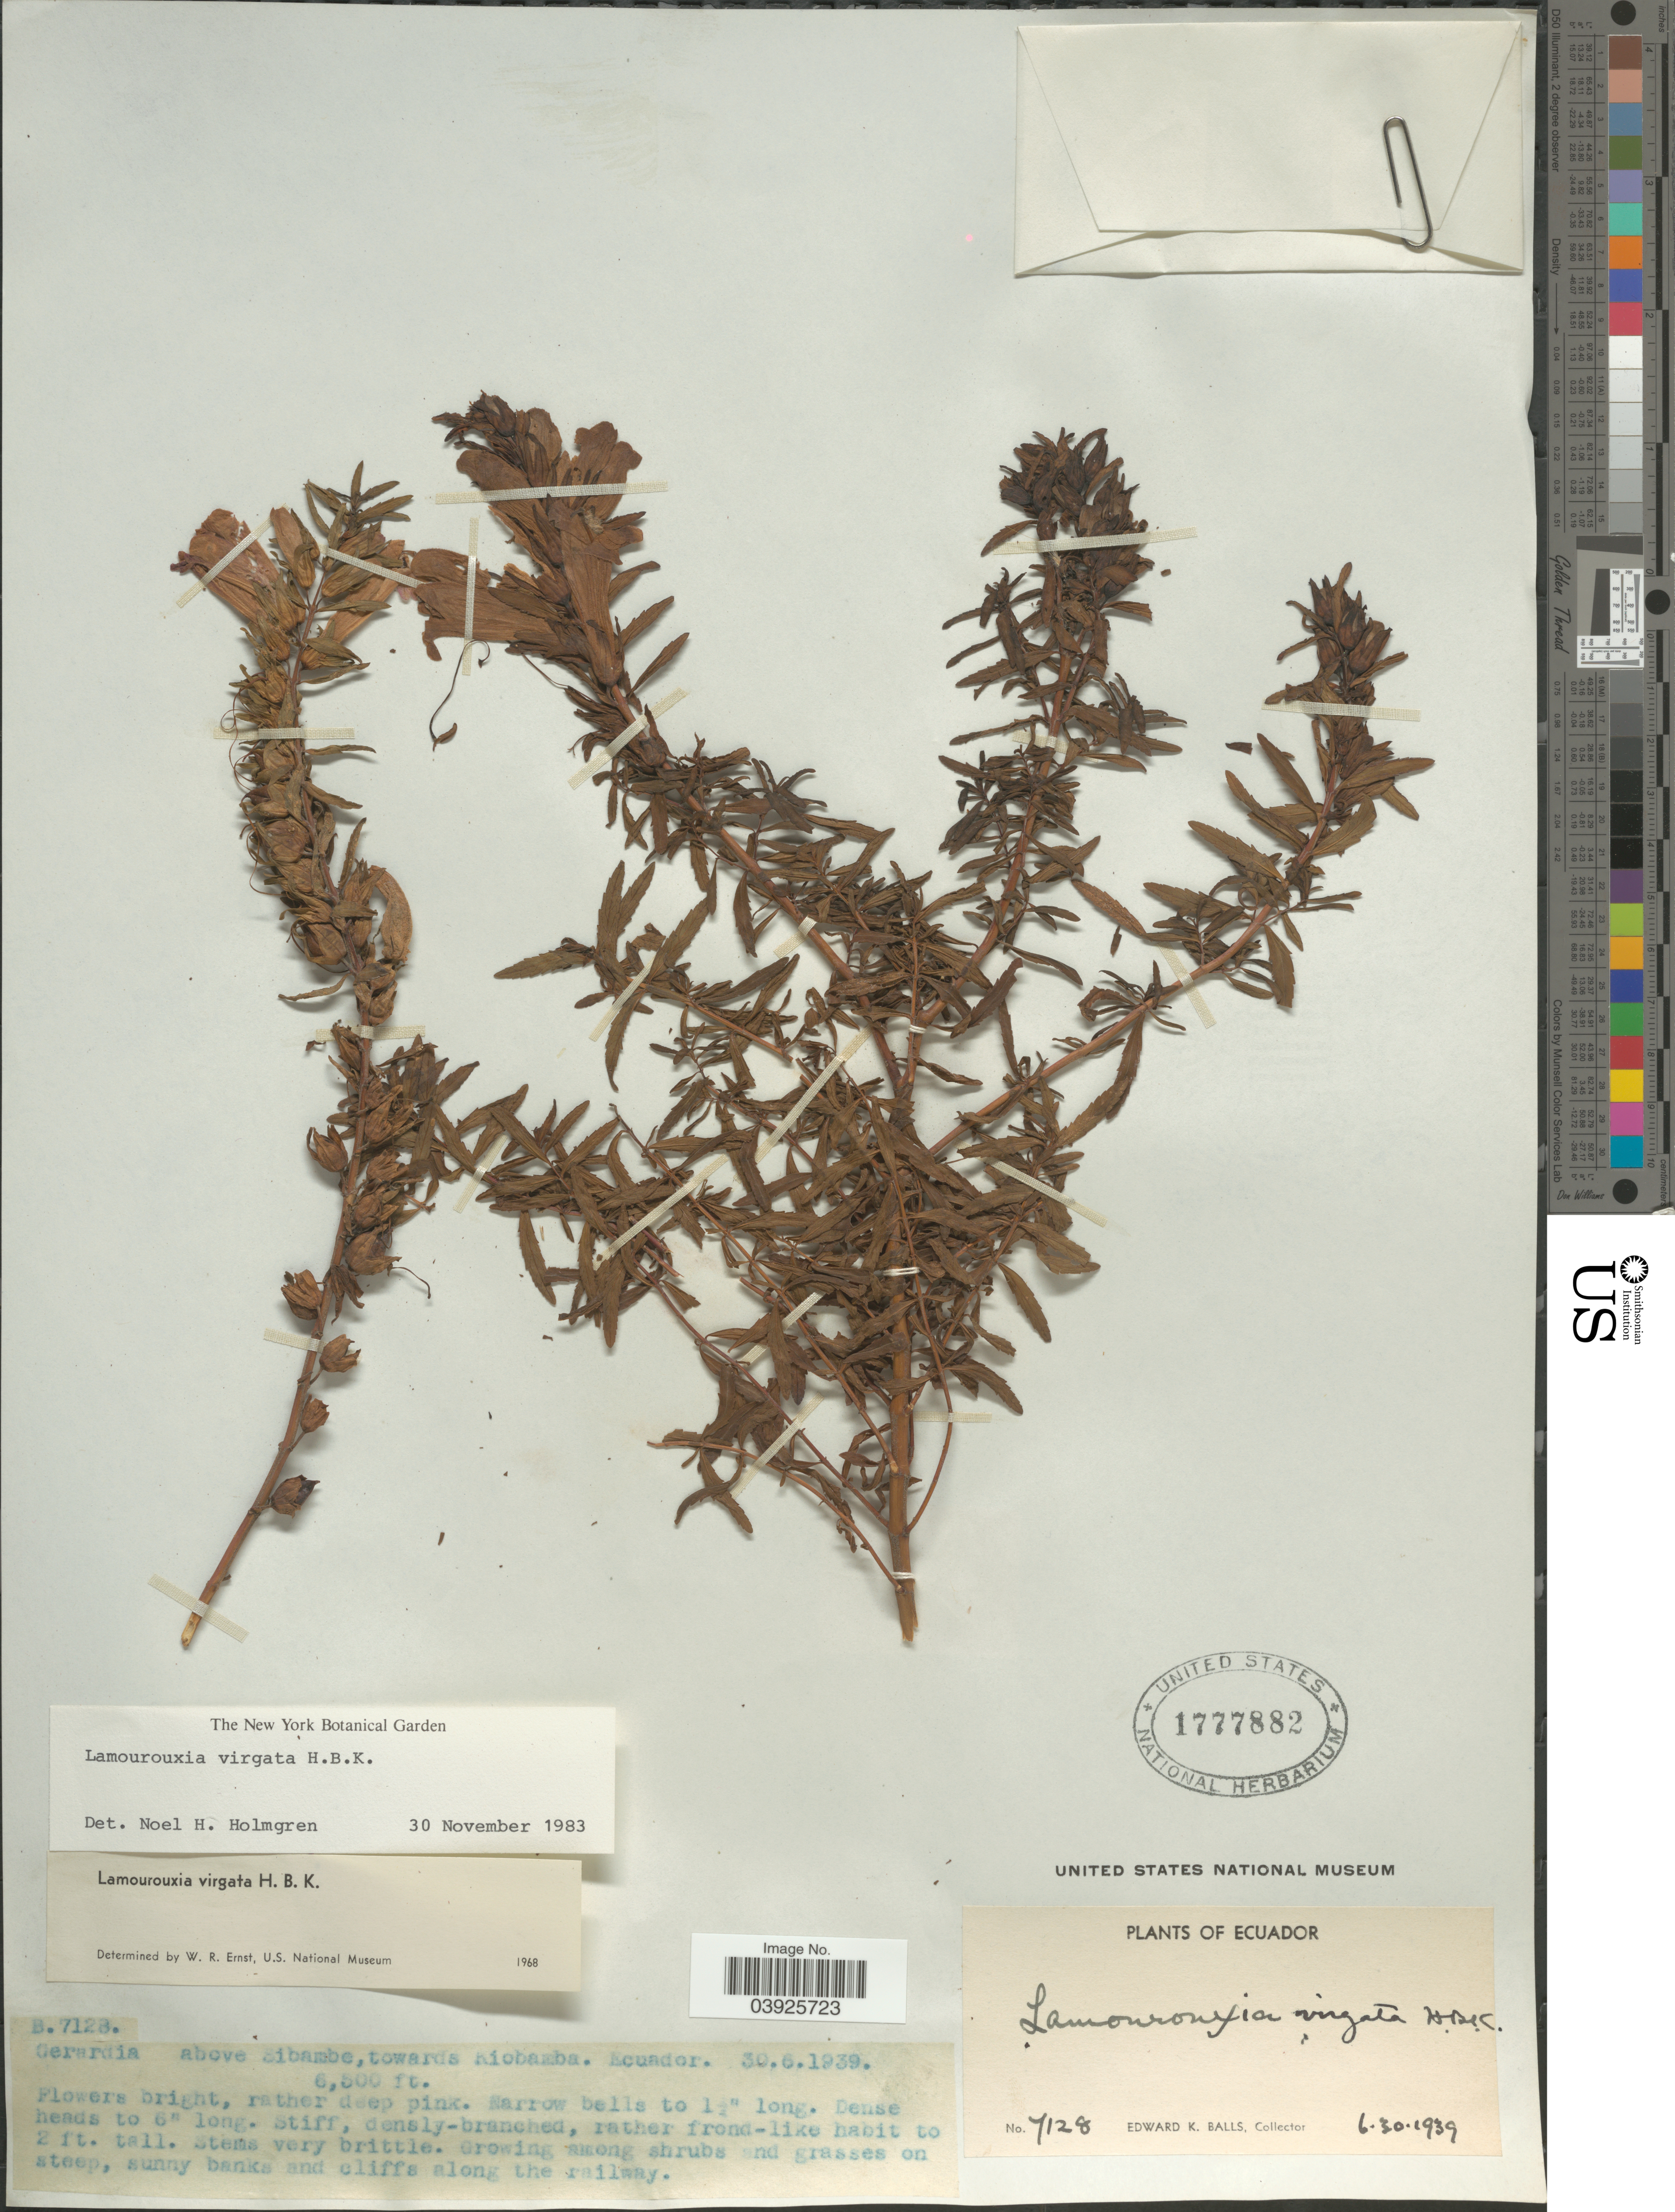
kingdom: Plantae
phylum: Tracheophyta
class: Magnoliopsida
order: Lamiales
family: Orobanchaceae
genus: Lamourouxia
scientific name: Lamourouxia virgata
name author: Kunth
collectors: E. K. Balls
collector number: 7128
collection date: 1939-06-30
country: Ecuador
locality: Above Sibambe, towards Riobamba.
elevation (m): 1981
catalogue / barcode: US 1777882